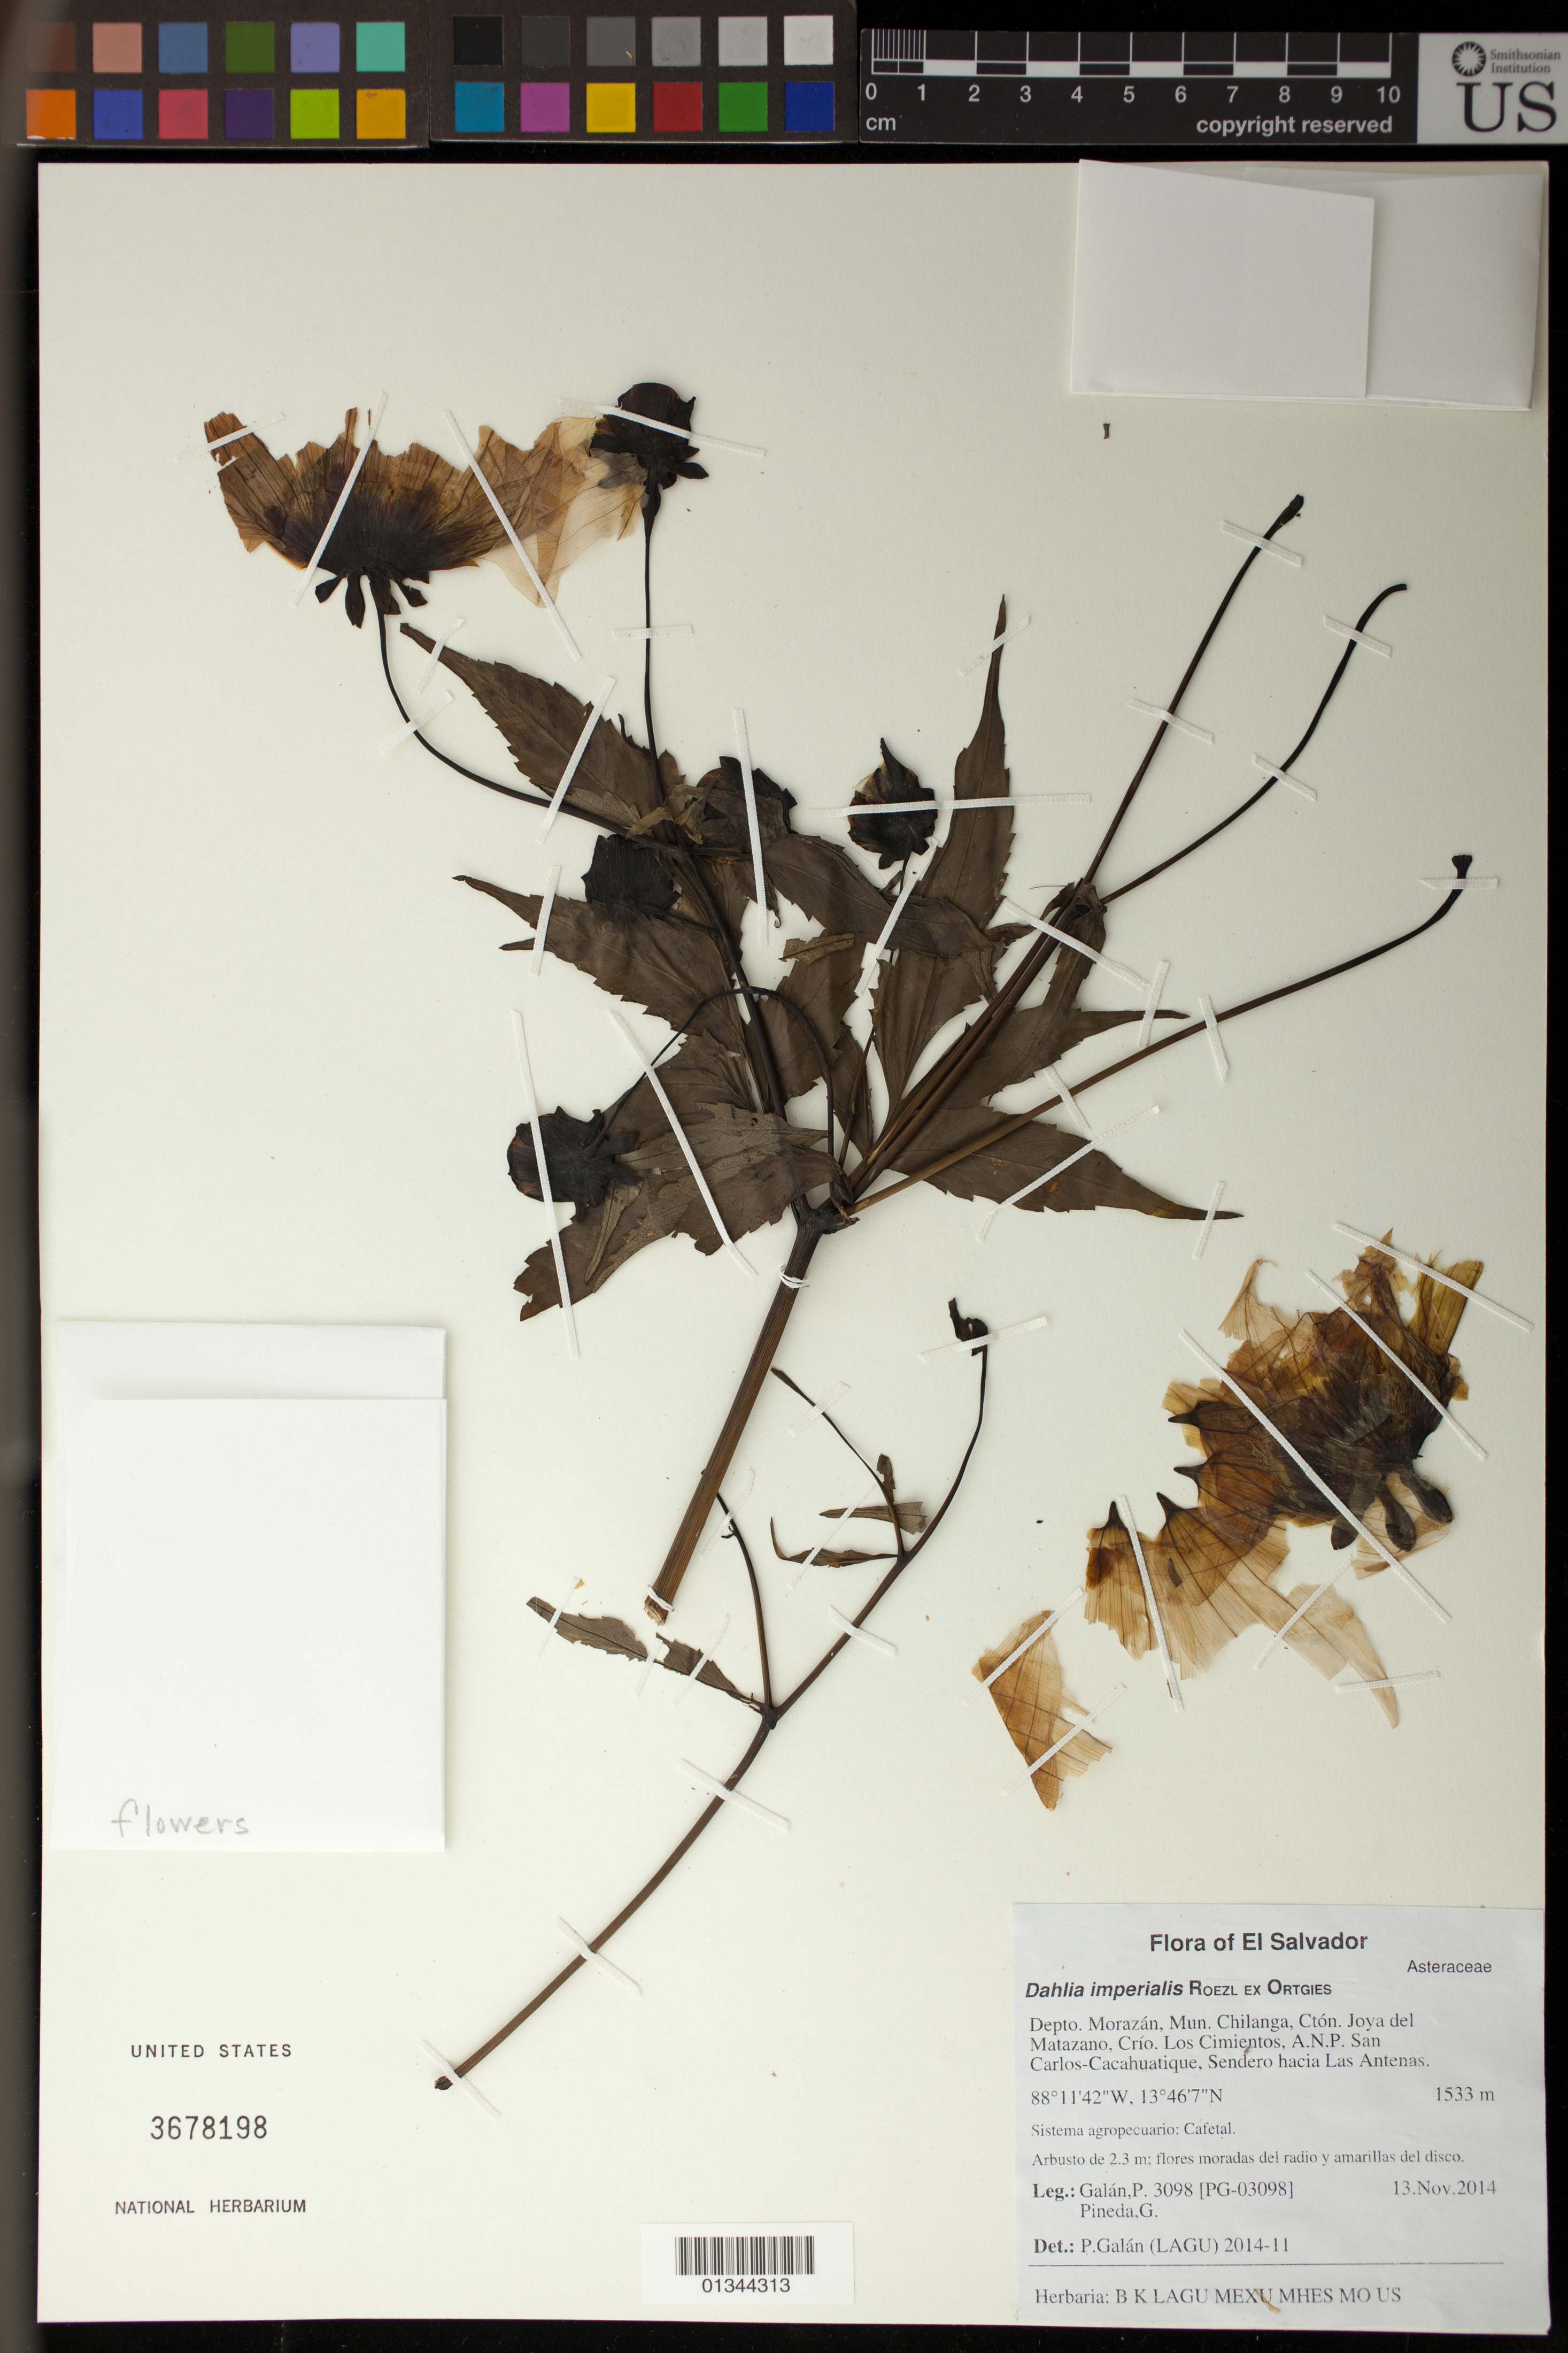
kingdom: Plantae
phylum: Tracheophyta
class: Magnoliopsida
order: Asterales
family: Asteraceae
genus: Dahlia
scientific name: Dahlia imperialis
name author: Roezl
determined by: Galan, P.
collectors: P. Galan & G. Pineda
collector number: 3098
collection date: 2014-11-13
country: El Salvador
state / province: Morazán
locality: Mun. Chilanga, Cton. Joya del Matazano, Crio. Los Cimientos, A. N. P. San Carlos-Cachuatique, Sendero hacia Las Antenas.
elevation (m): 1533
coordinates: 13 46 7 N, 88 11 42 W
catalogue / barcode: US 3678198